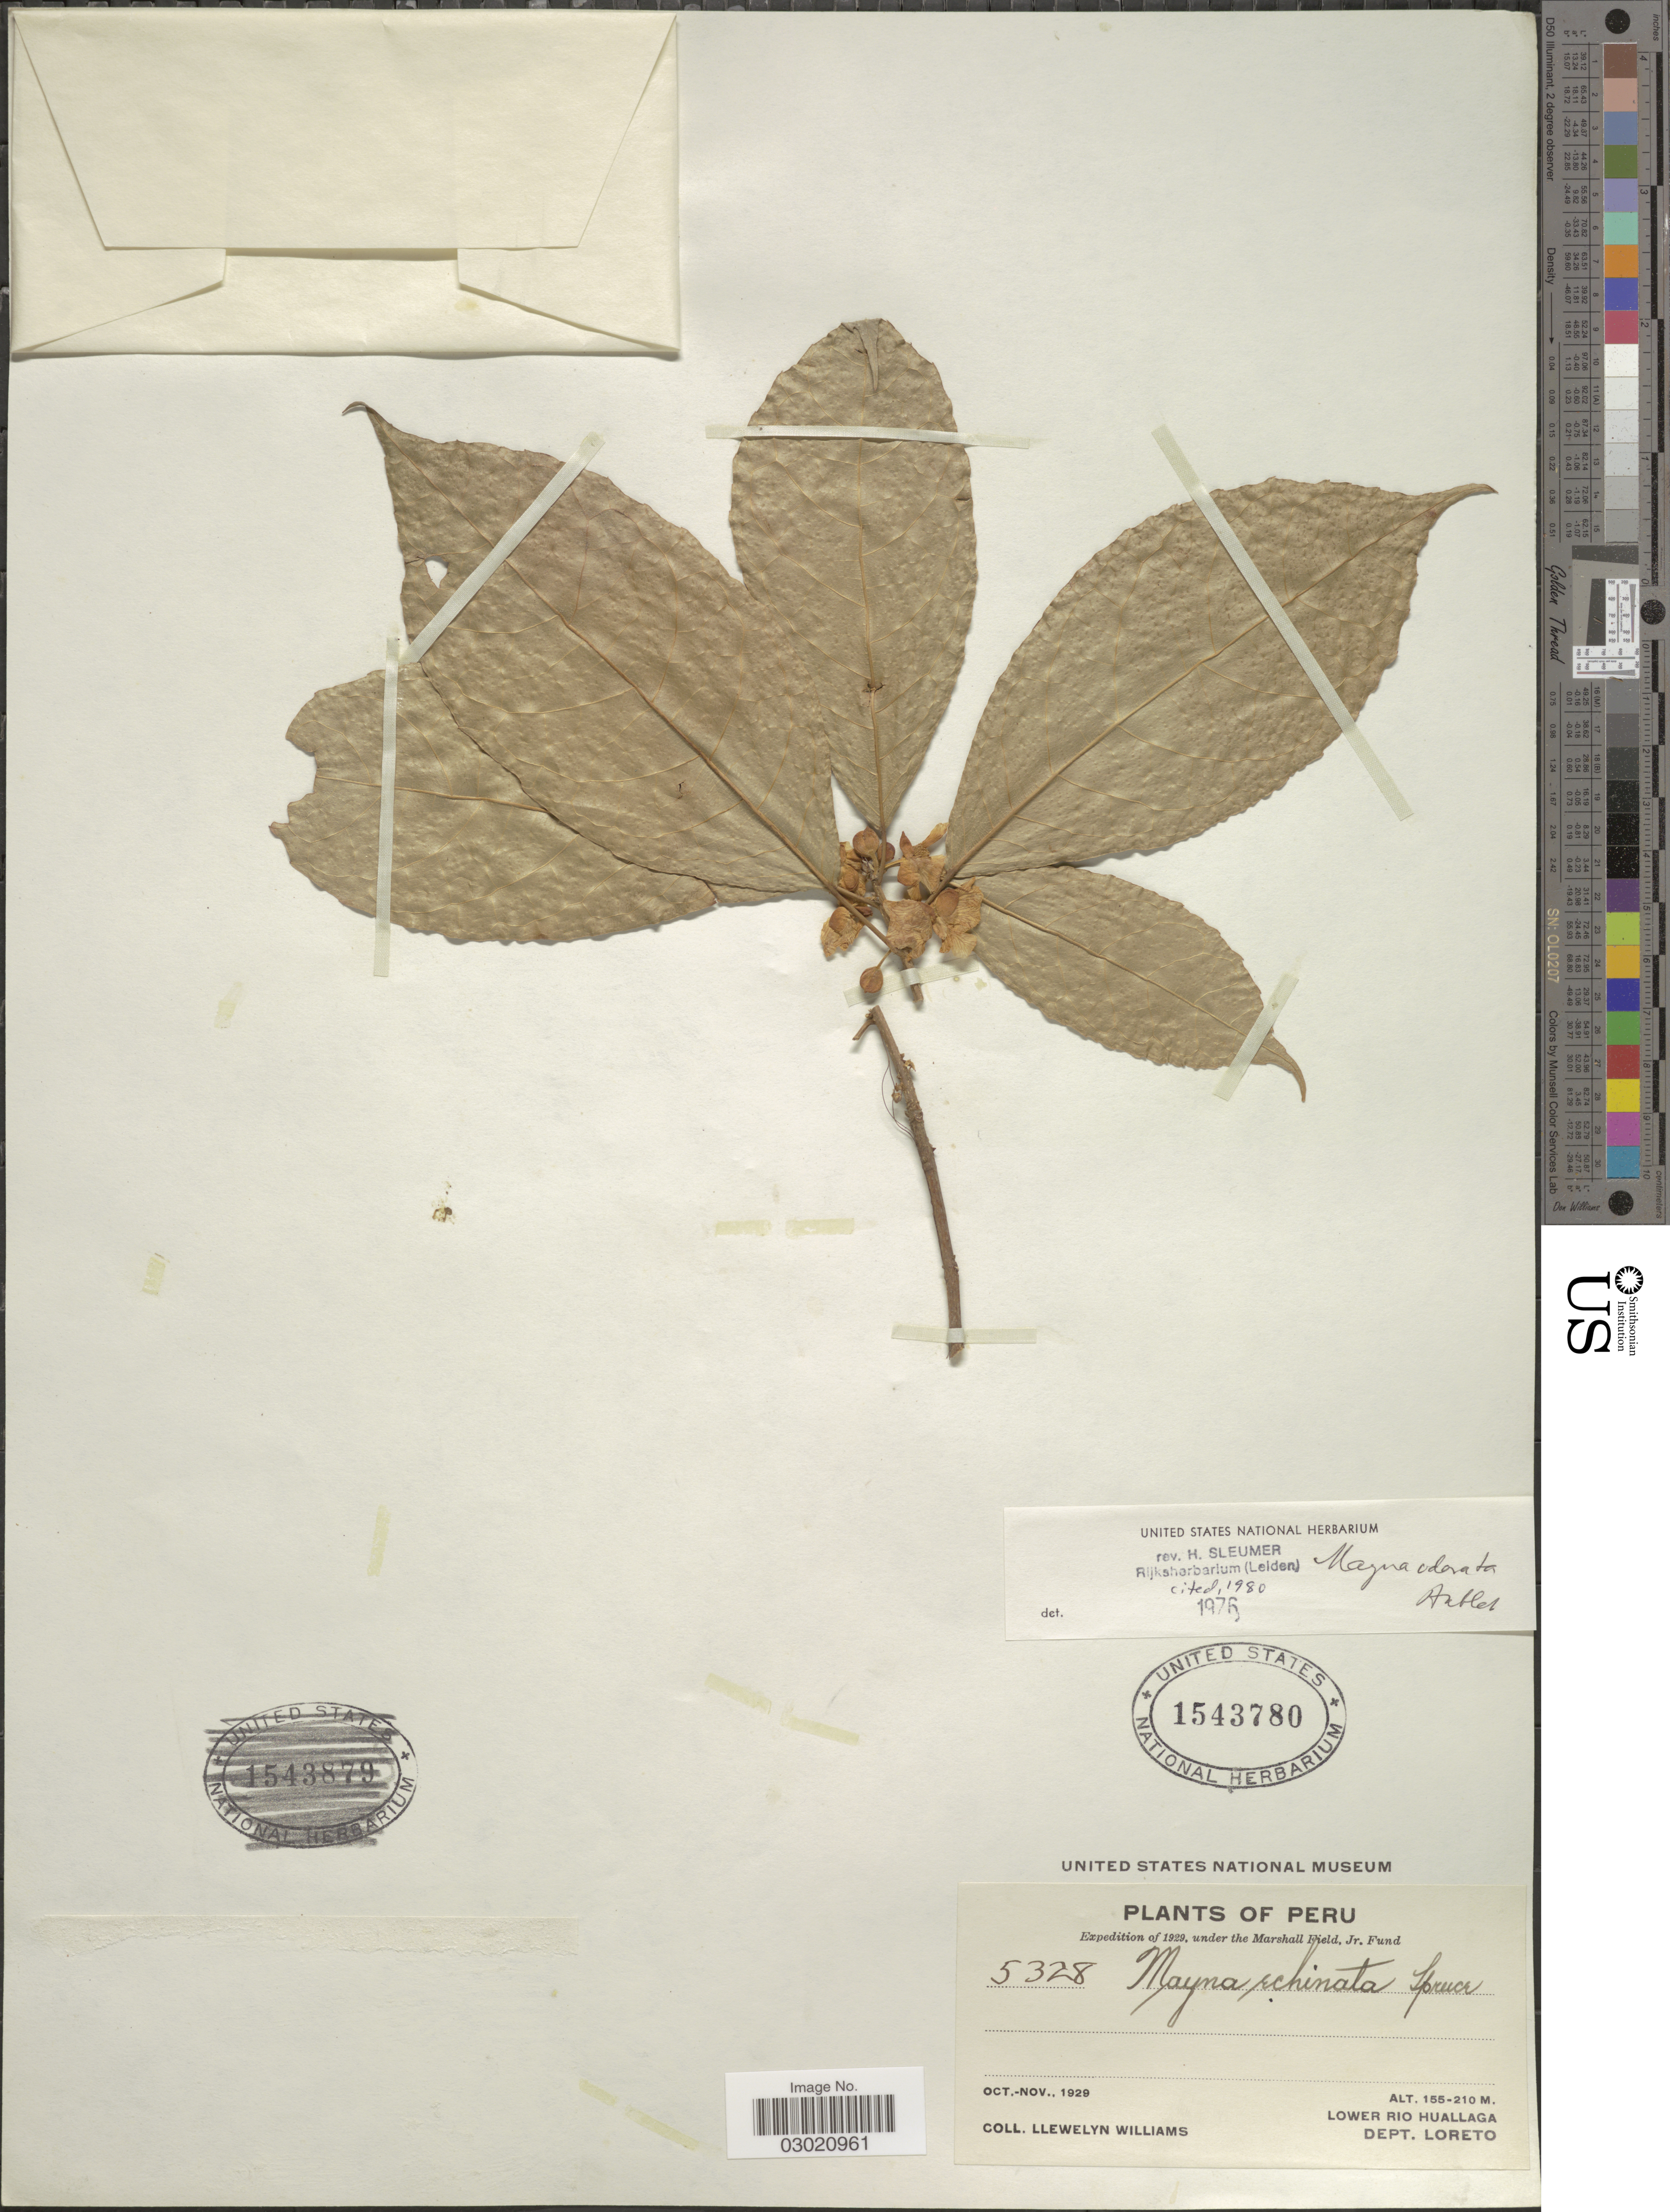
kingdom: Plantae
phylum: Tracheophyta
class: Magnoliopsida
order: Malpighiales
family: Achariaceae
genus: Mayna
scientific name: Mayna odorata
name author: Aubl.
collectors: Ll. Williams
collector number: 5328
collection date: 1929-10/1929-11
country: Peru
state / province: Loreto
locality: Lower Rio Huallaga. Dept. Loreto.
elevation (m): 155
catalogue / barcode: US 1543780